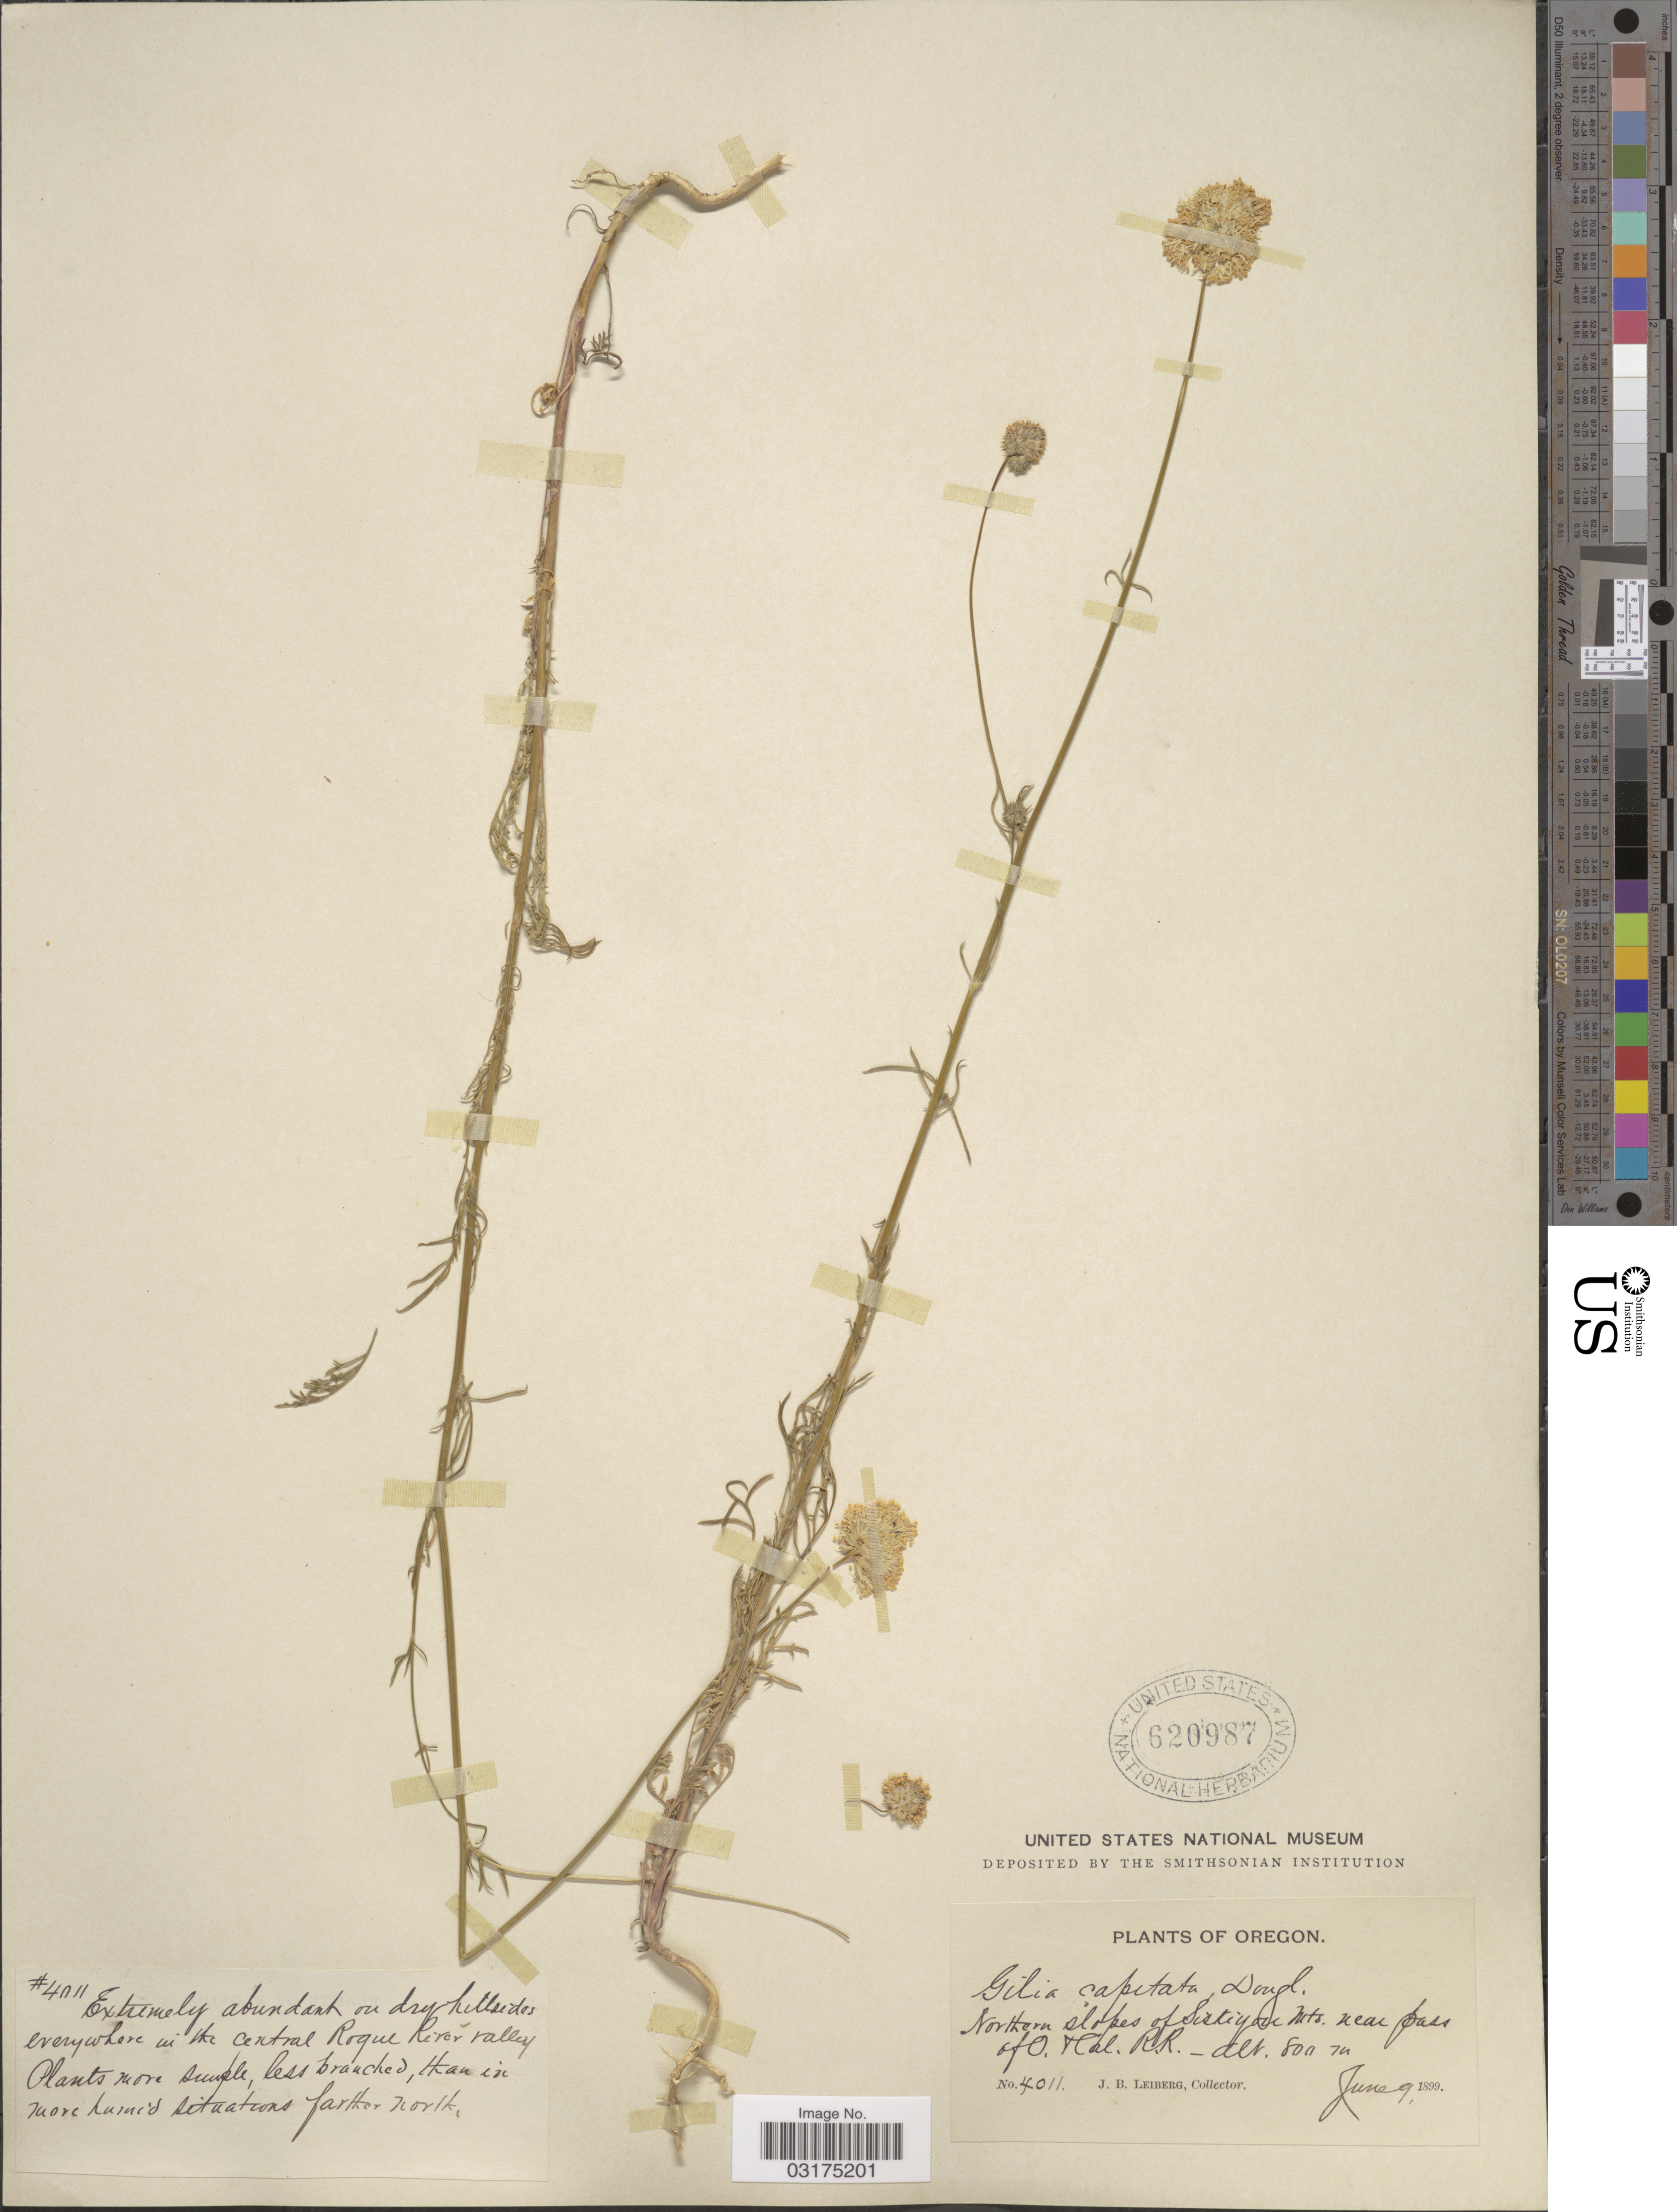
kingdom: Plantae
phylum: Tracheophyta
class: Magnoliopsida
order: Ericales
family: Polemoniaceae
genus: Gilia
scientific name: Gilia capitata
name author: Sims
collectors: J. B. Leiberg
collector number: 4011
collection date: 1899-06-09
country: United States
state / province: Oregon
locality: Northern slopes of Siskiyou Mts. near near pass of O.+ Cal. R.R. [Oregon + California Railroad]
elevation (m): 800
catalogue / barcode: US 620987